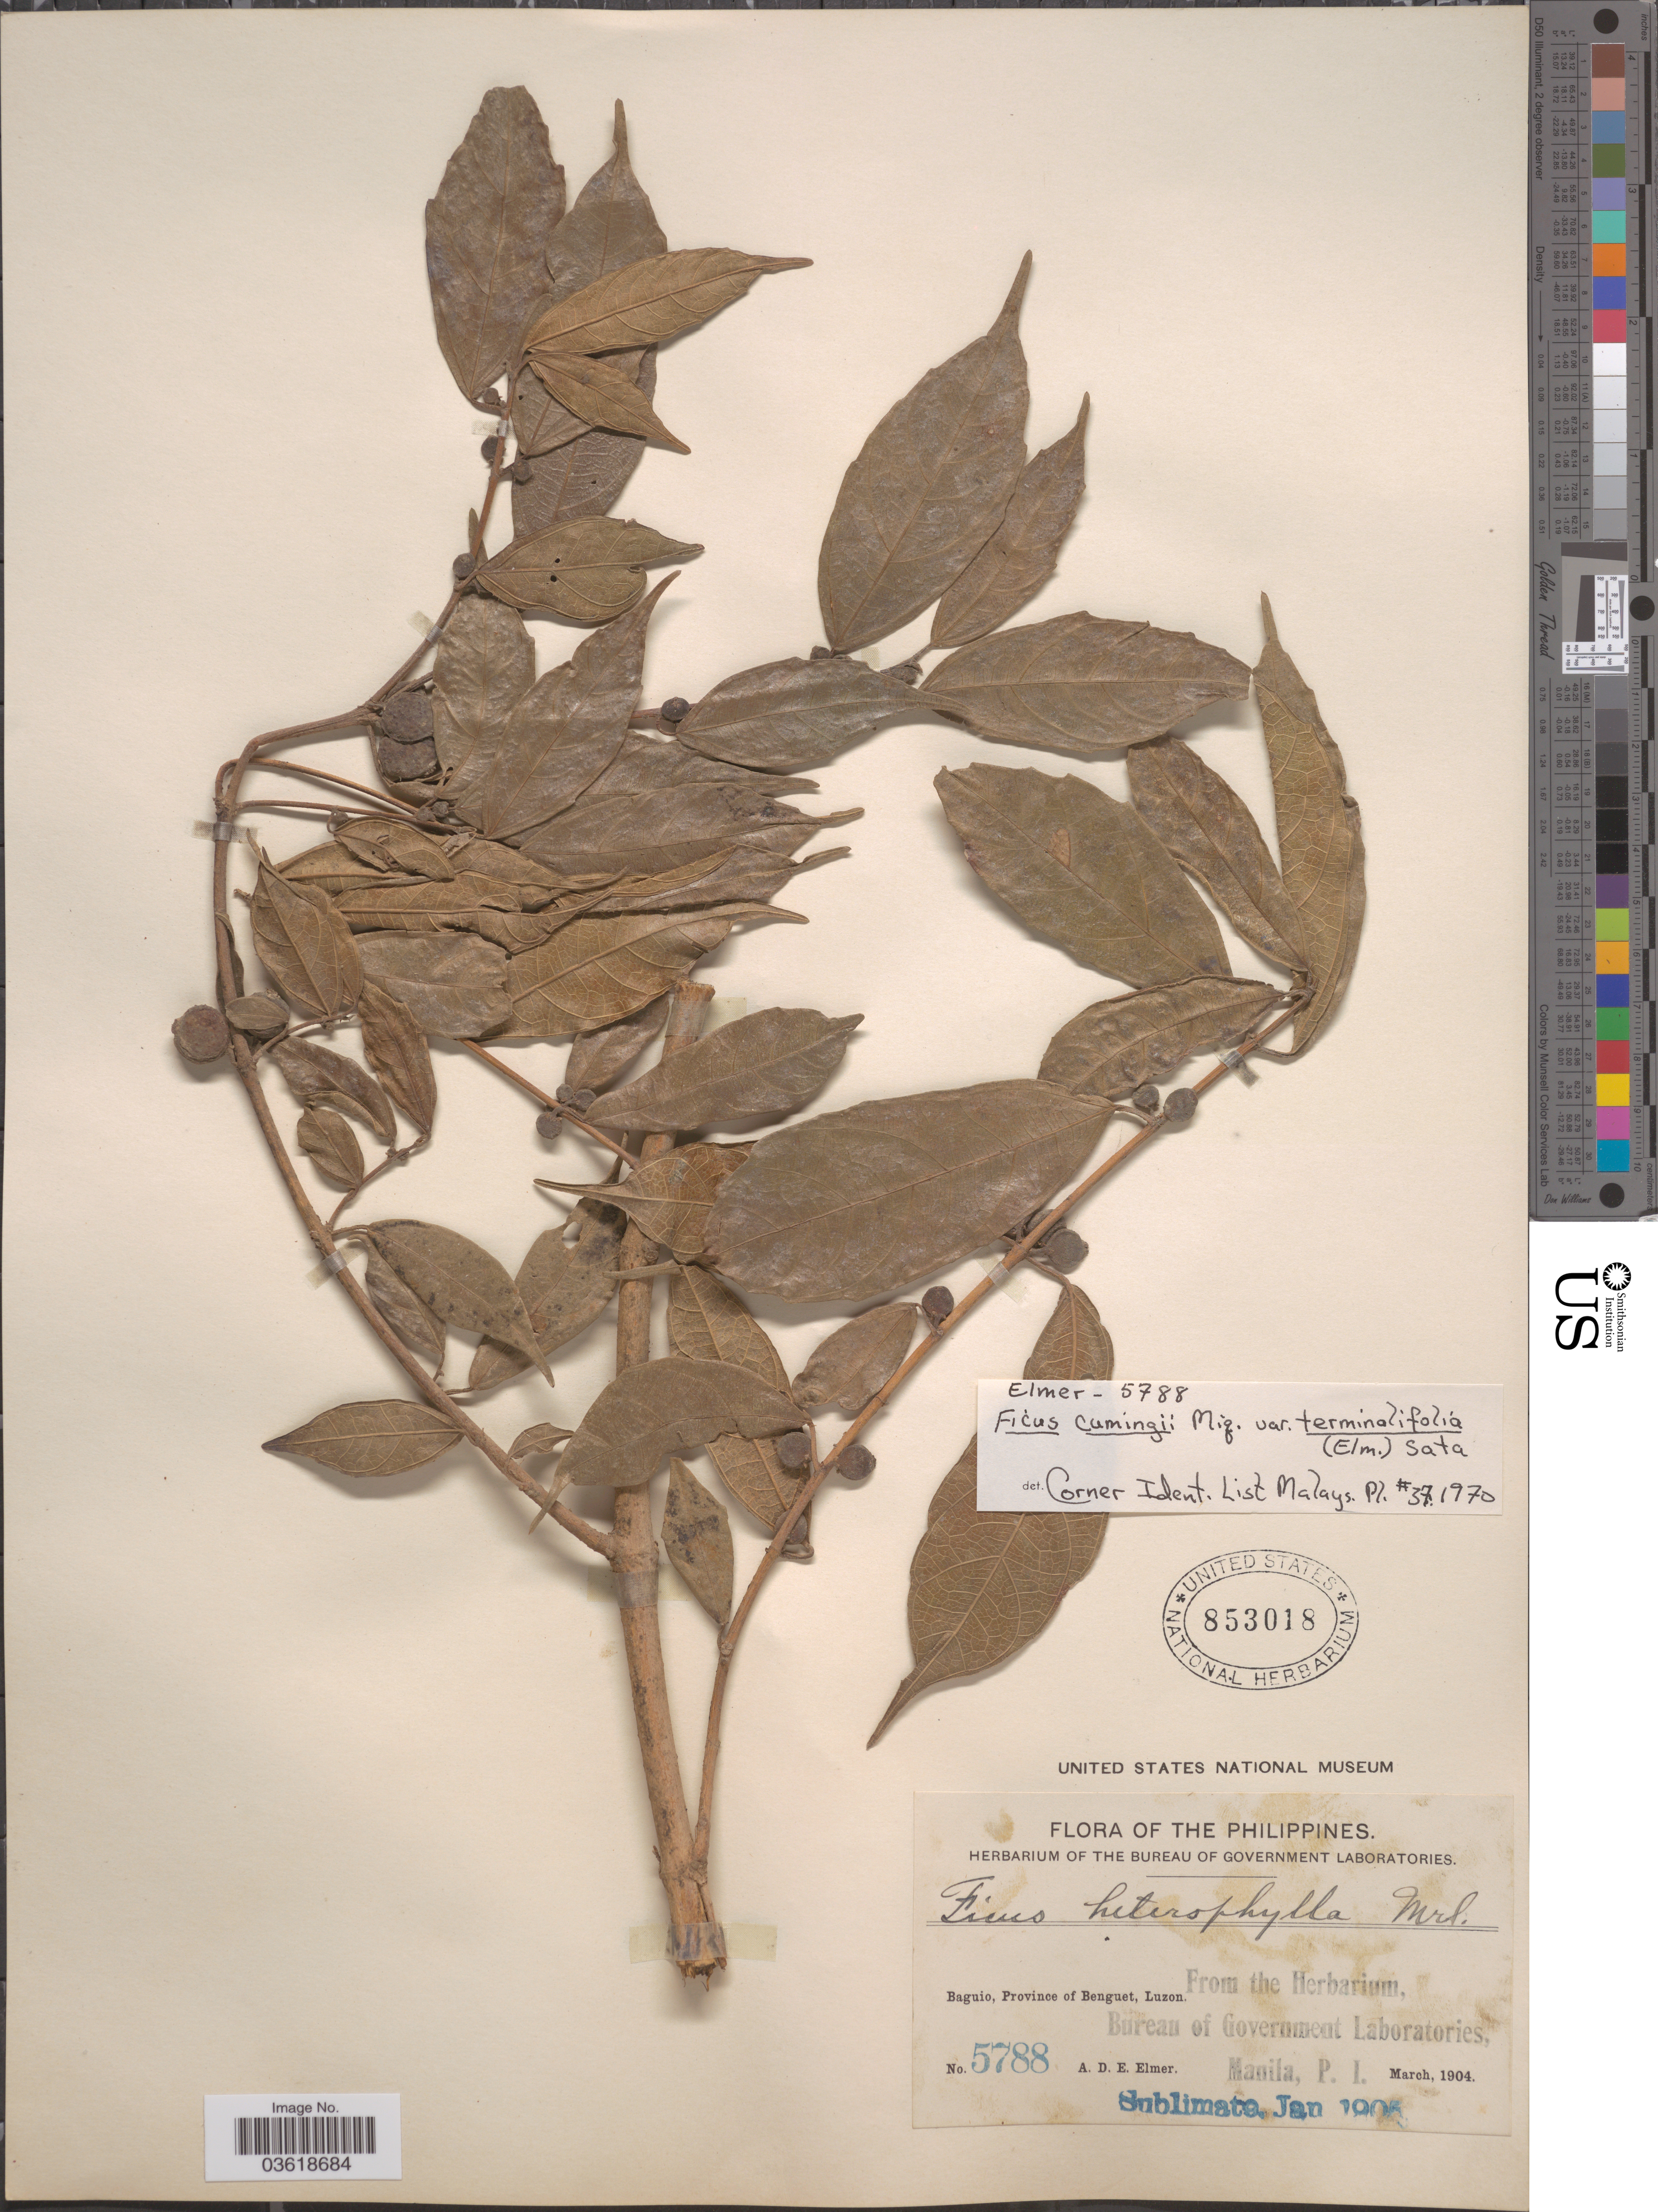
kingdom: Plantae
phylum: Tracheophyta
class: Magnoliopsida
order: Rosales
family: Moraceae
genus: Ficus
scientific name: Ficus cumingii var. terminalifolia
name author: (Elmer) Sata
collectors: A. D. E. Elmer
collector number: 5788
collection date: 1904-03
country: Philippines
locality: Baguio, Province of Benguet, Luzon.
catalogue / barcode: US 853018